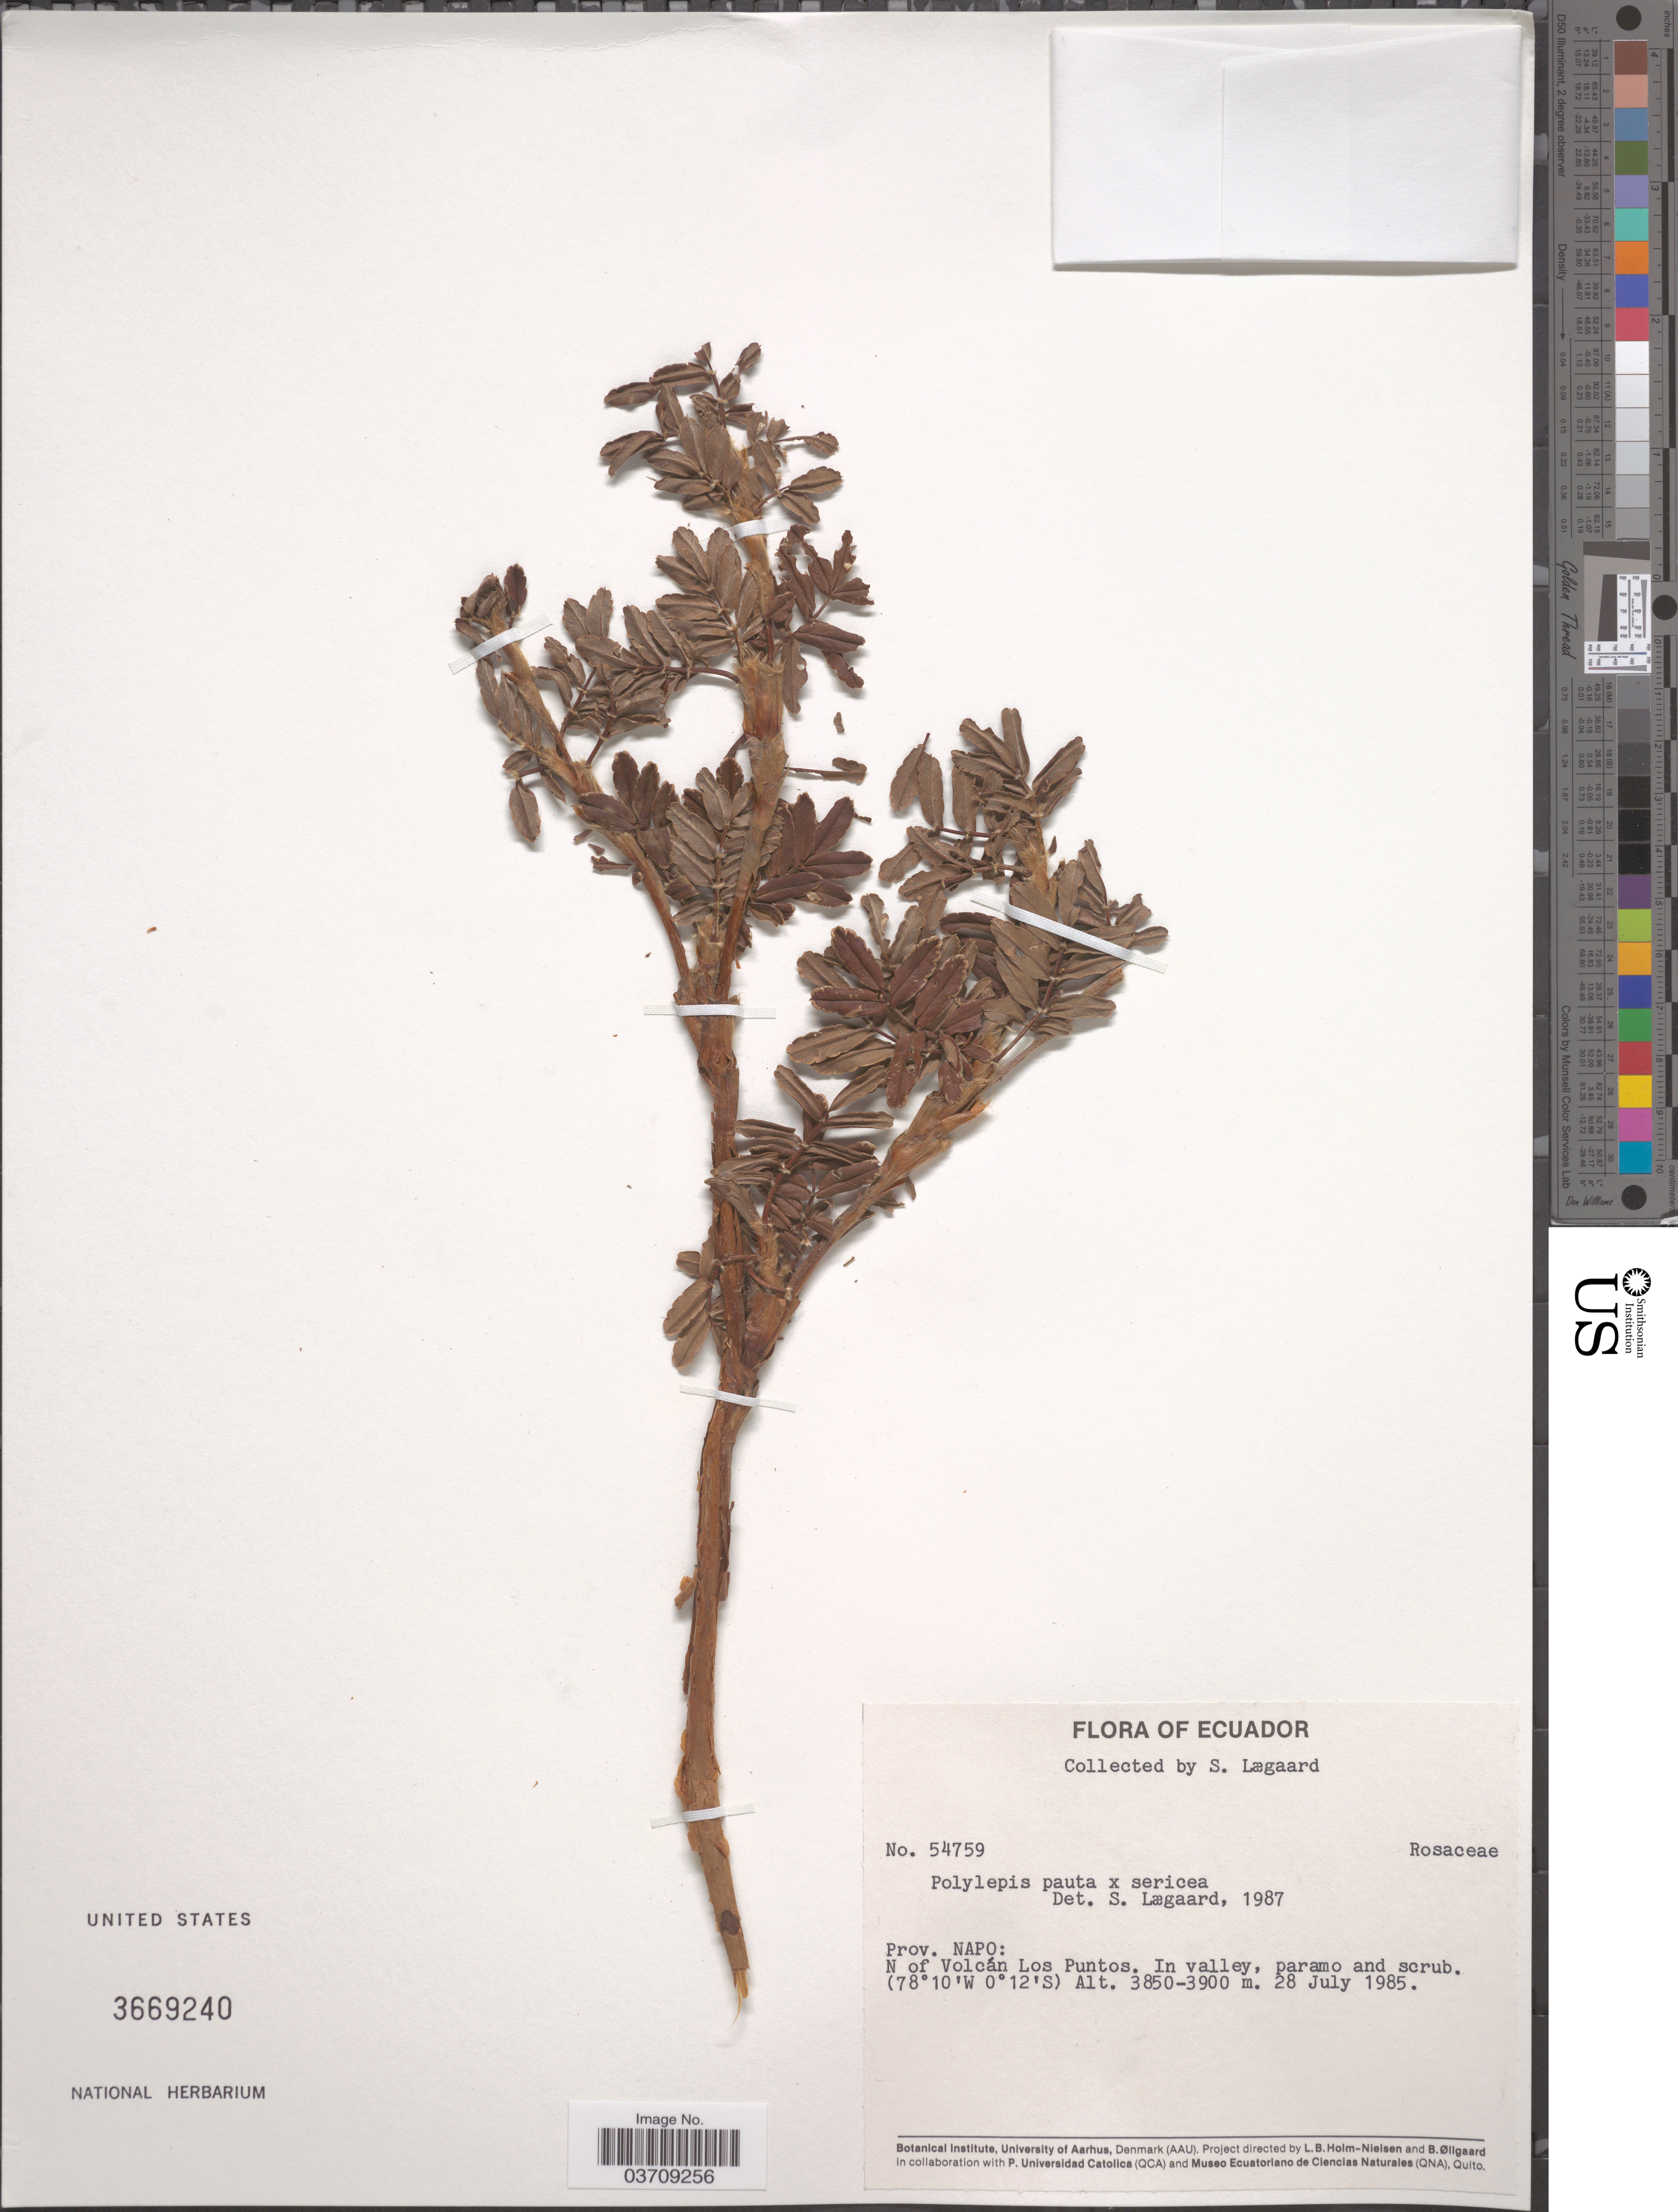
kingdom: Plantae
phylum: Tracheophyta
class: Magnoliopsida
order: Rosales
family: Rosaceae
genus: Polylepis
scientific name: Polylepis pauta x P. sericea Wedd.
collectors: S. Lægaard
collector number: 54759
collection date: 1985-07-28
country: Ecuador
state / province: Napo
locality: N of Volcán Los Puntos. In valley, paramo and scrub.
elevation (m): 3850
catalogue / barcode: US 3669240